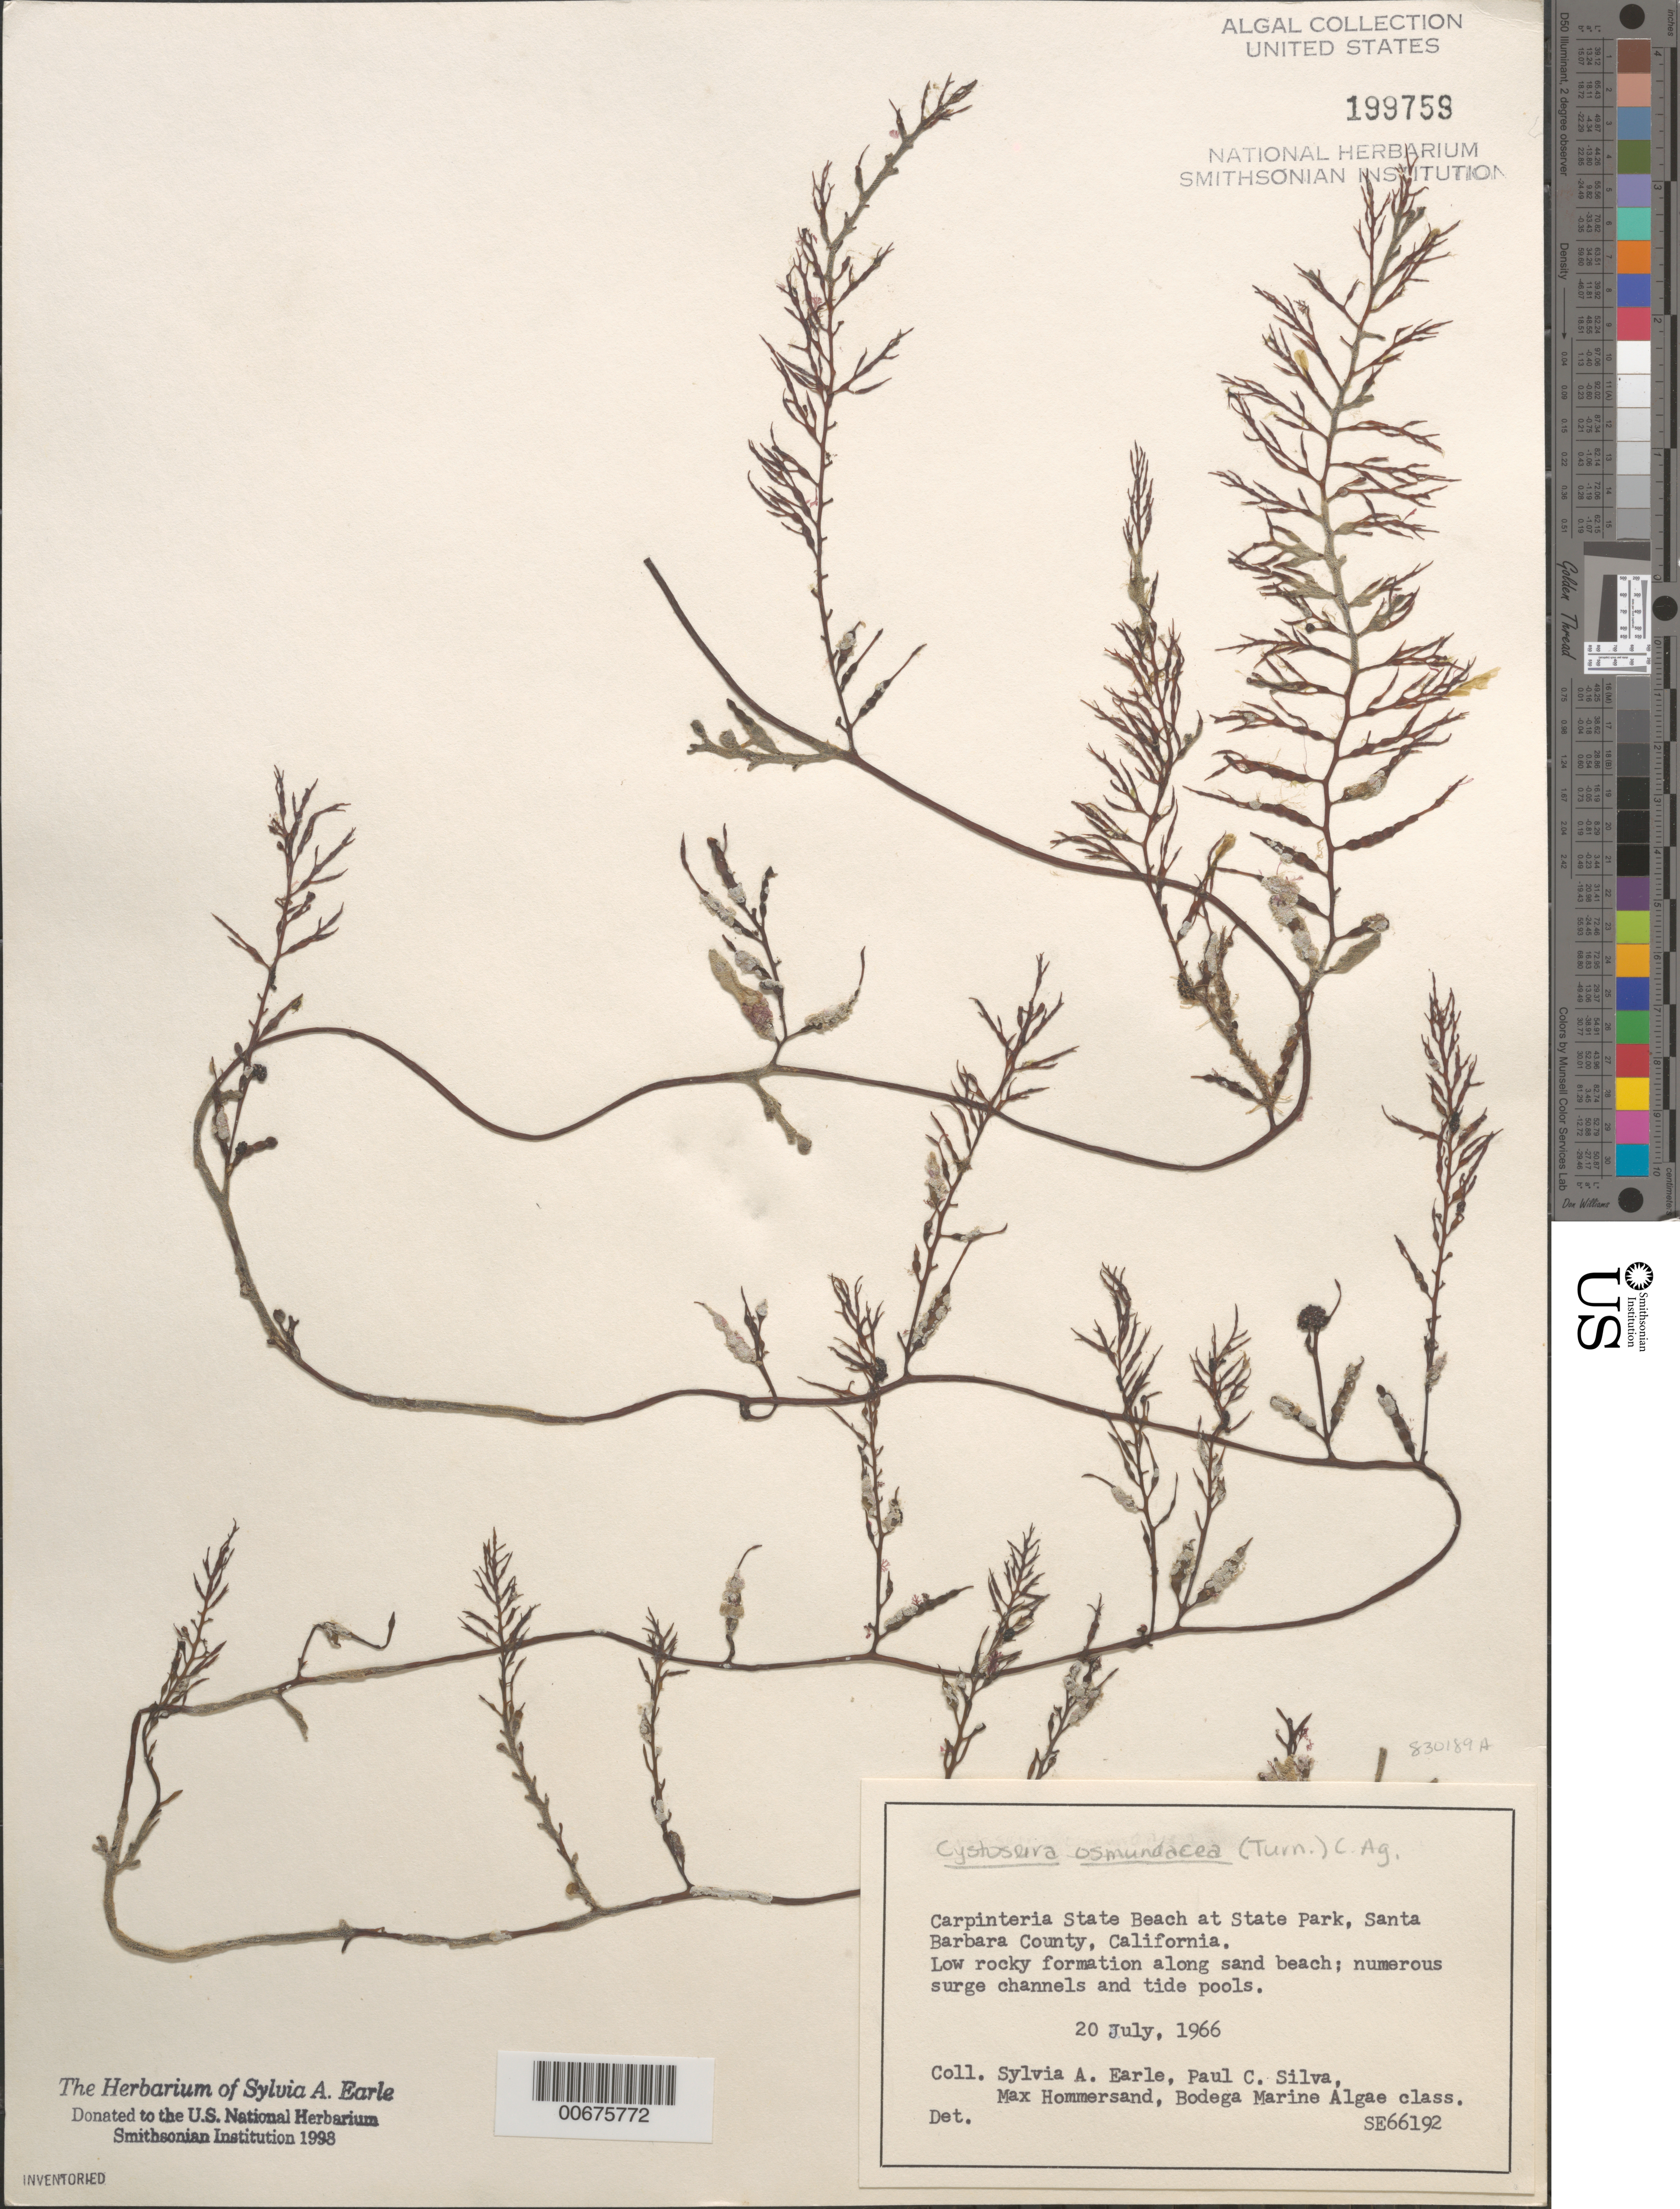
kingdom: Chromista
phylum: Ochrophyta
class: Phaeophyceae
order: Fucales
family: Sargassaceae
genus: Cystoseira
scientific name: Cystoseira osmundacea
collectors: S. A. Earle, P. C. Silva, M. H. Hommersand & Bodega Algae Class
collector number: SE 66192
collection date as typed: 20 Jul 1966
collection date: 1966-07-20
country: United States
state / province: California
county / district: Santa Barbara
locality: Carpinteria State Beach, State Park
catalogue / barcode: US 199759